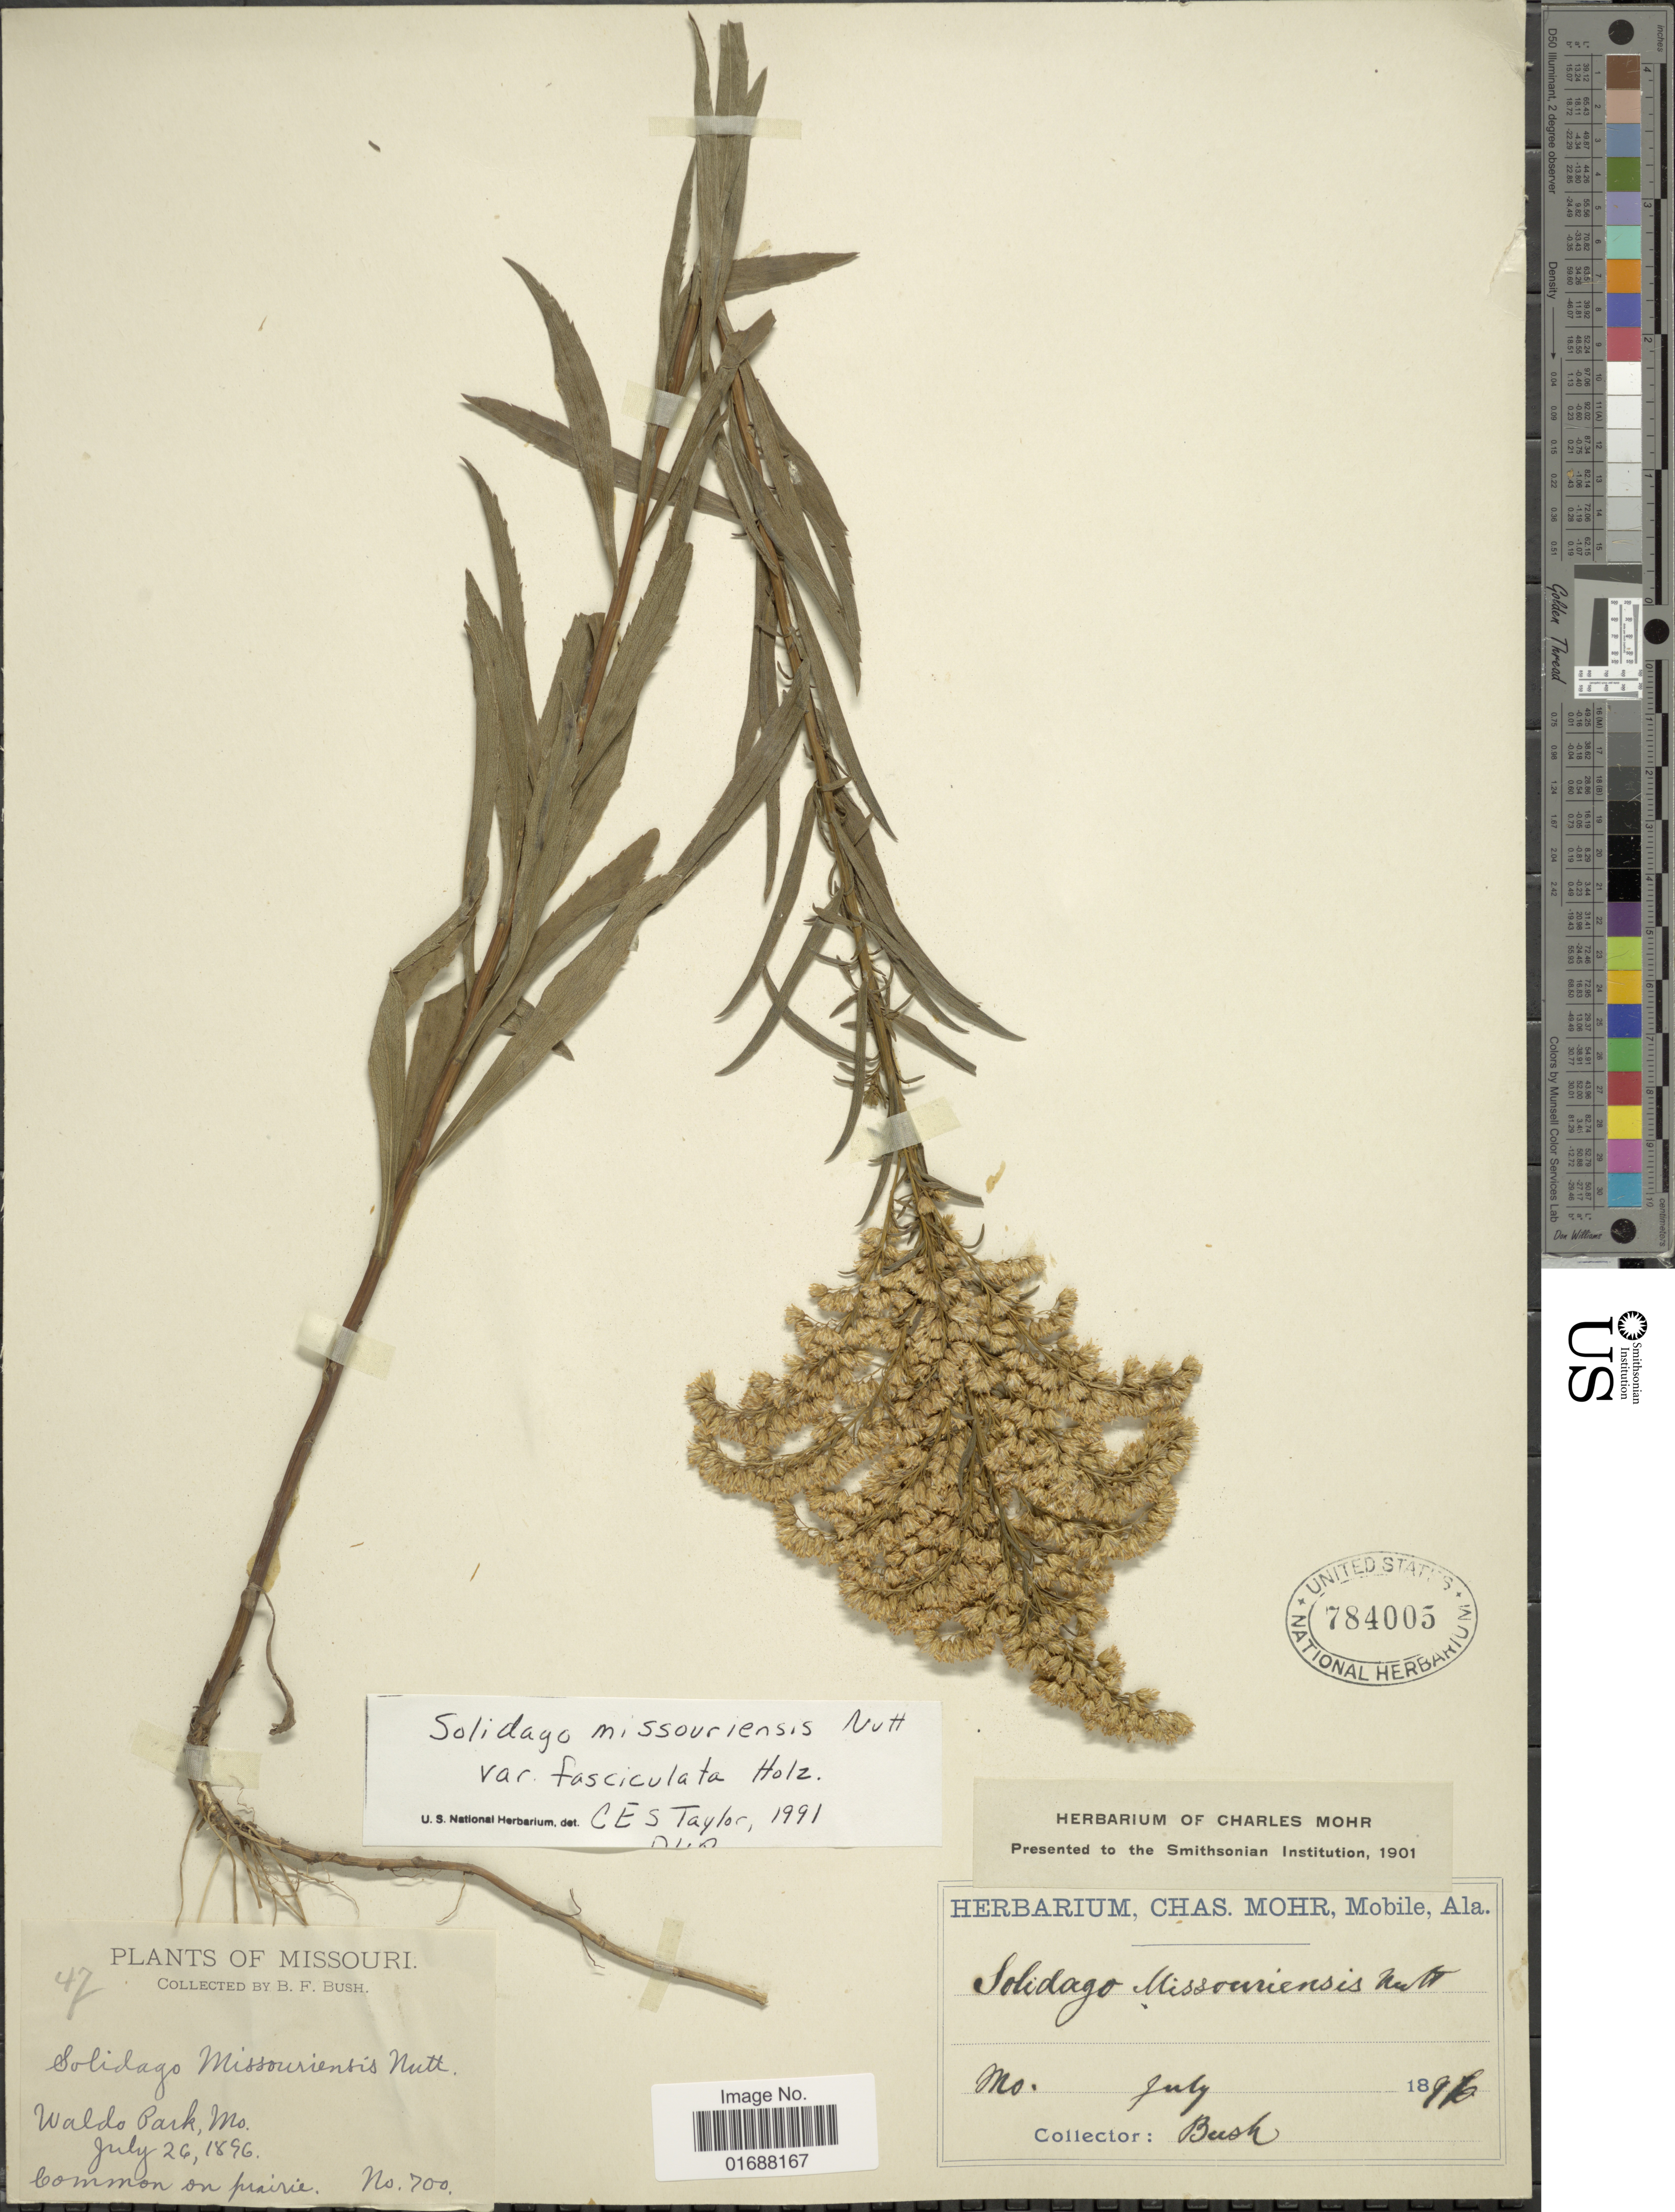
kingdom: Plantae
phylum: Tracheophyta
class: Magnoliopsida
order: Asterales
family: Asteraceae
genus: Solidago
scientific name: Solidago missouriensis var. fasciculata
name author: Holz.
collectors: B. F. Bush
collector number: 700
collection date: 1896-07-26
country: United States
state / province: Missouri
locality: Waldo Park, Mo.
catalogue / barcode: US 784005